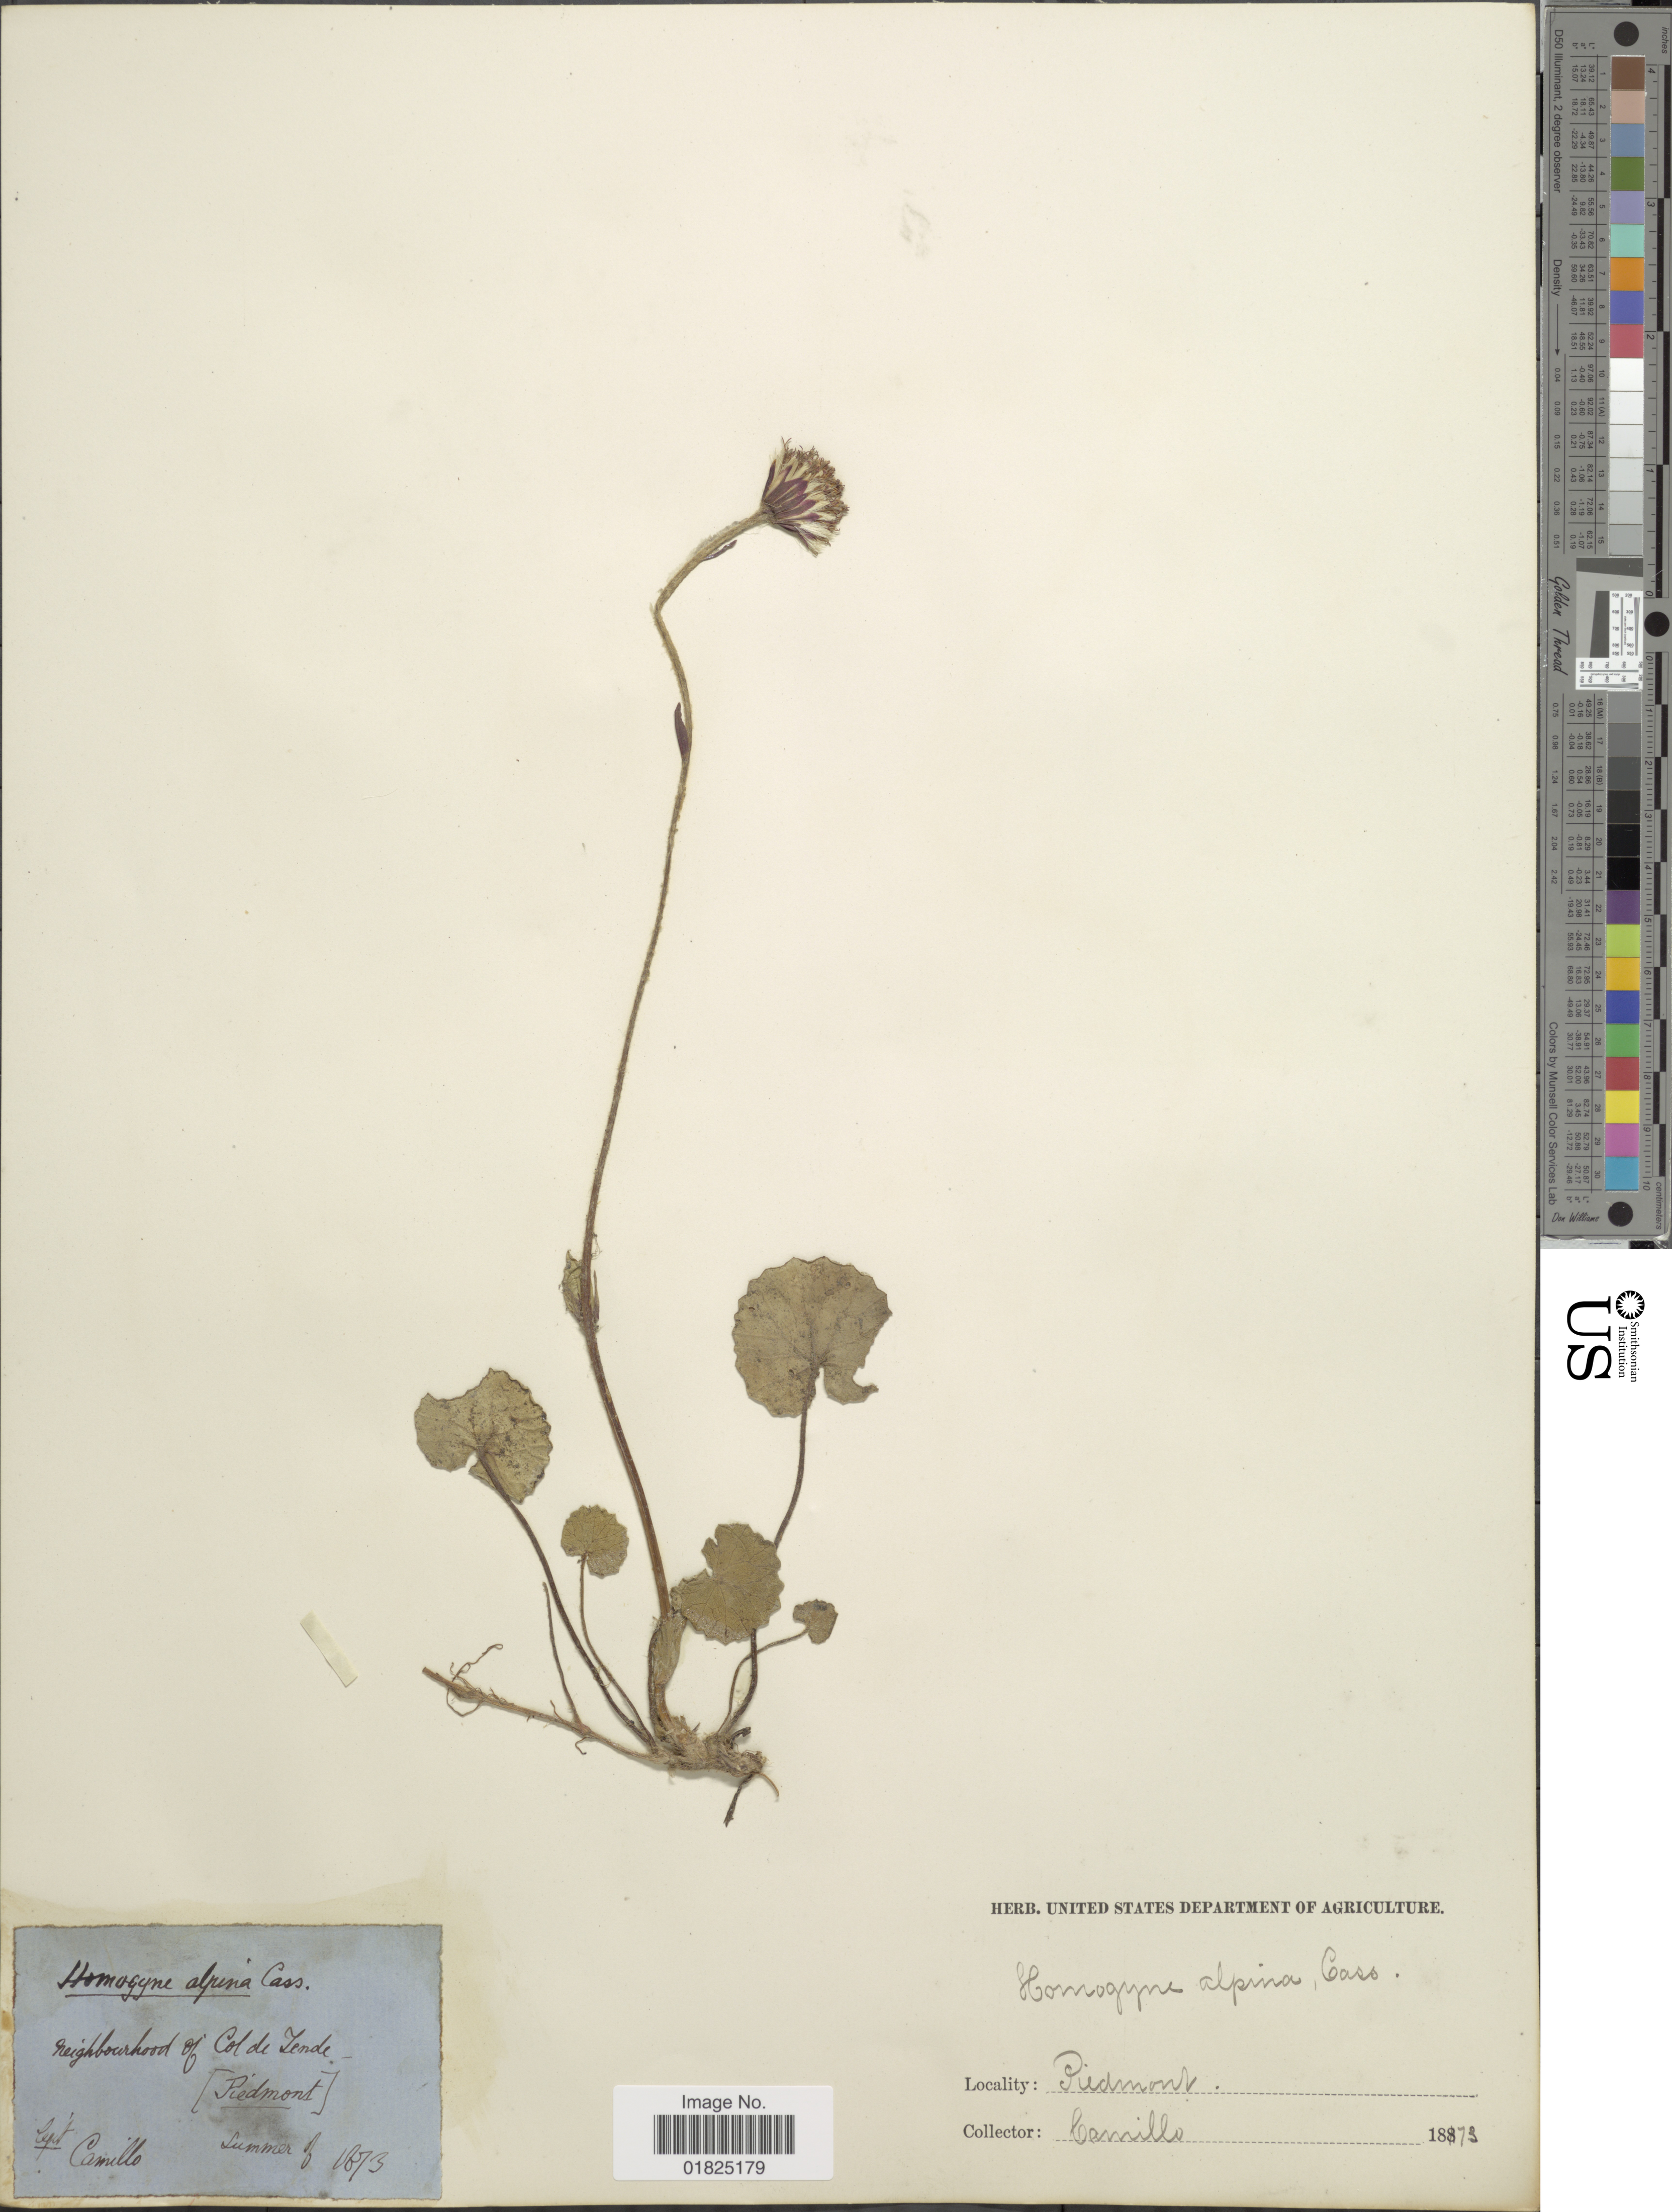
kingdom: Plantae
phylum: Tracheophyta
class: Magnoliopsida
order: Asterales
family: Asteraceae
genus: Homogyne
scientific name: Homogyne alpina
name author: (L.) Cass.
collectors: Camillo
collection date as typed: summer of 1873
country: Italy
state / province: Piedmont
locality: Neighborhood of Col de Tende